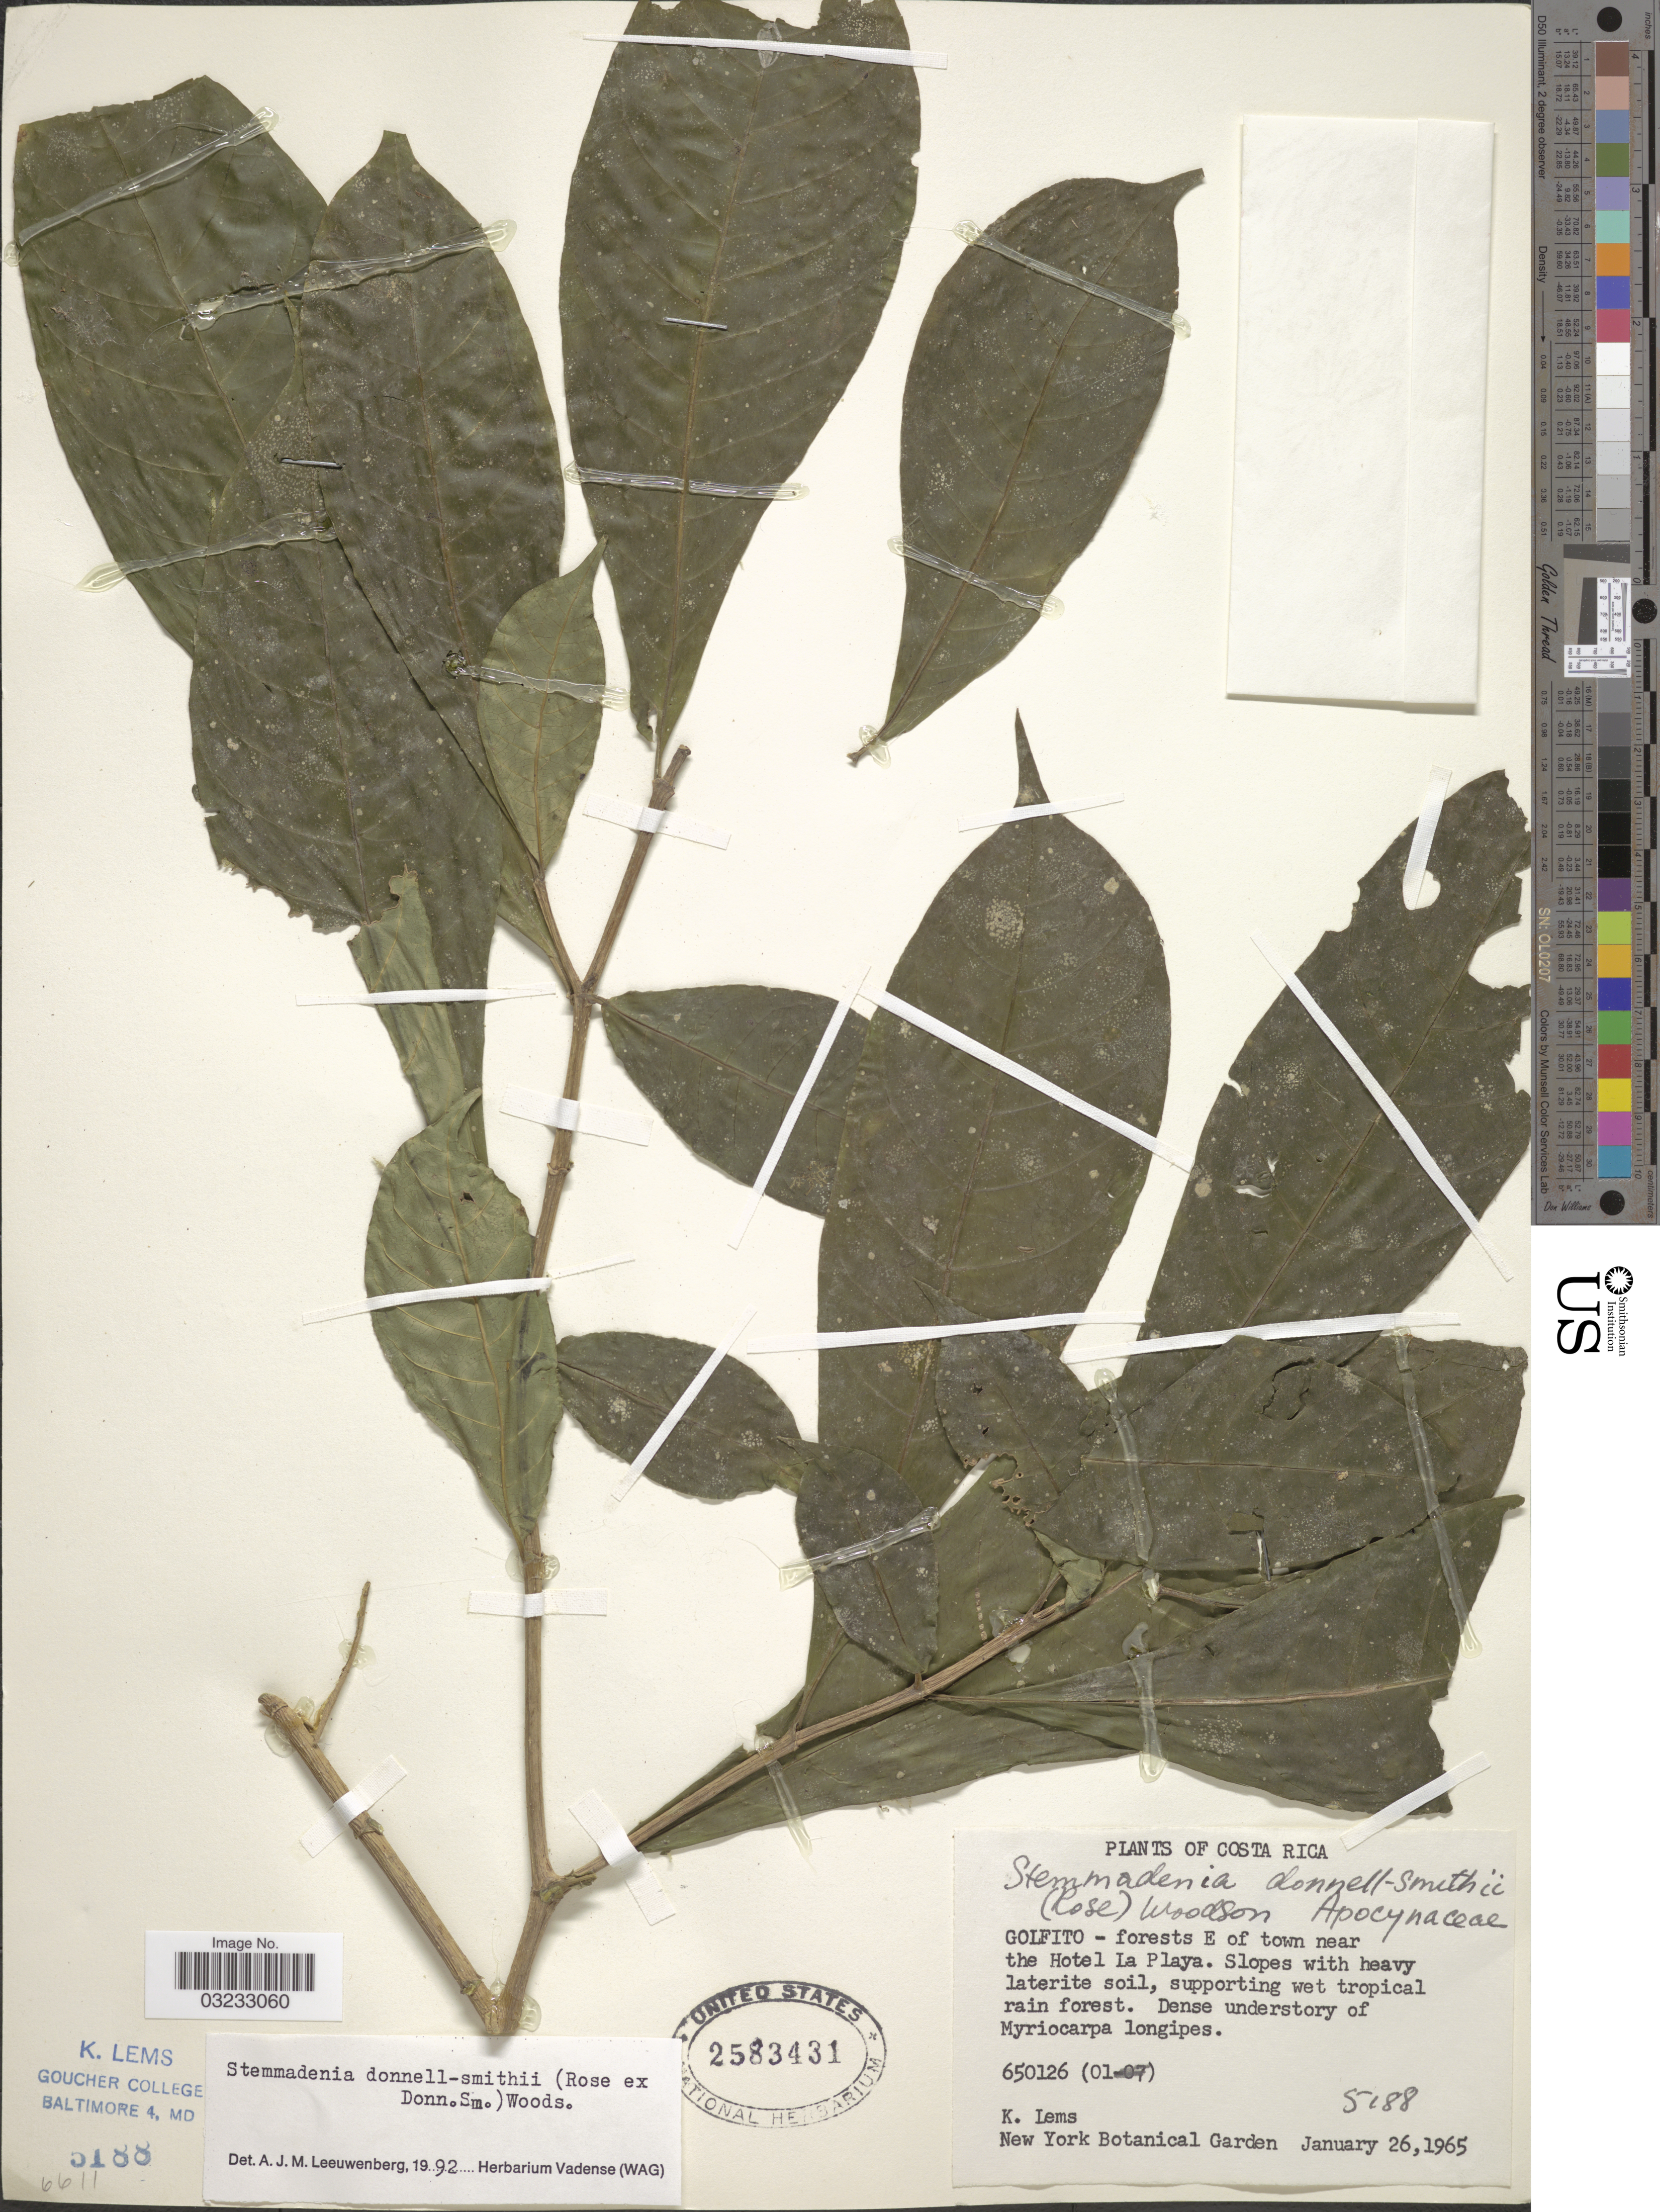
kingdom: Plantae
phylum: Tracheophyta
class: Magnoliopsida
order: Gentianales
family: Apocynaceae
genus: Stemmadenia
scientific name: Stemmadenia donnell-smithii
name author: (Rose ex Donn. Sm.) Woodson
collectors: K. Lems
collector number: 5188?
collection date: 1965-01-26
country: Costa Rica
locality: Golfito - forests E of town near the Hotel La Playa.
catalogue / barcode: US 2583431